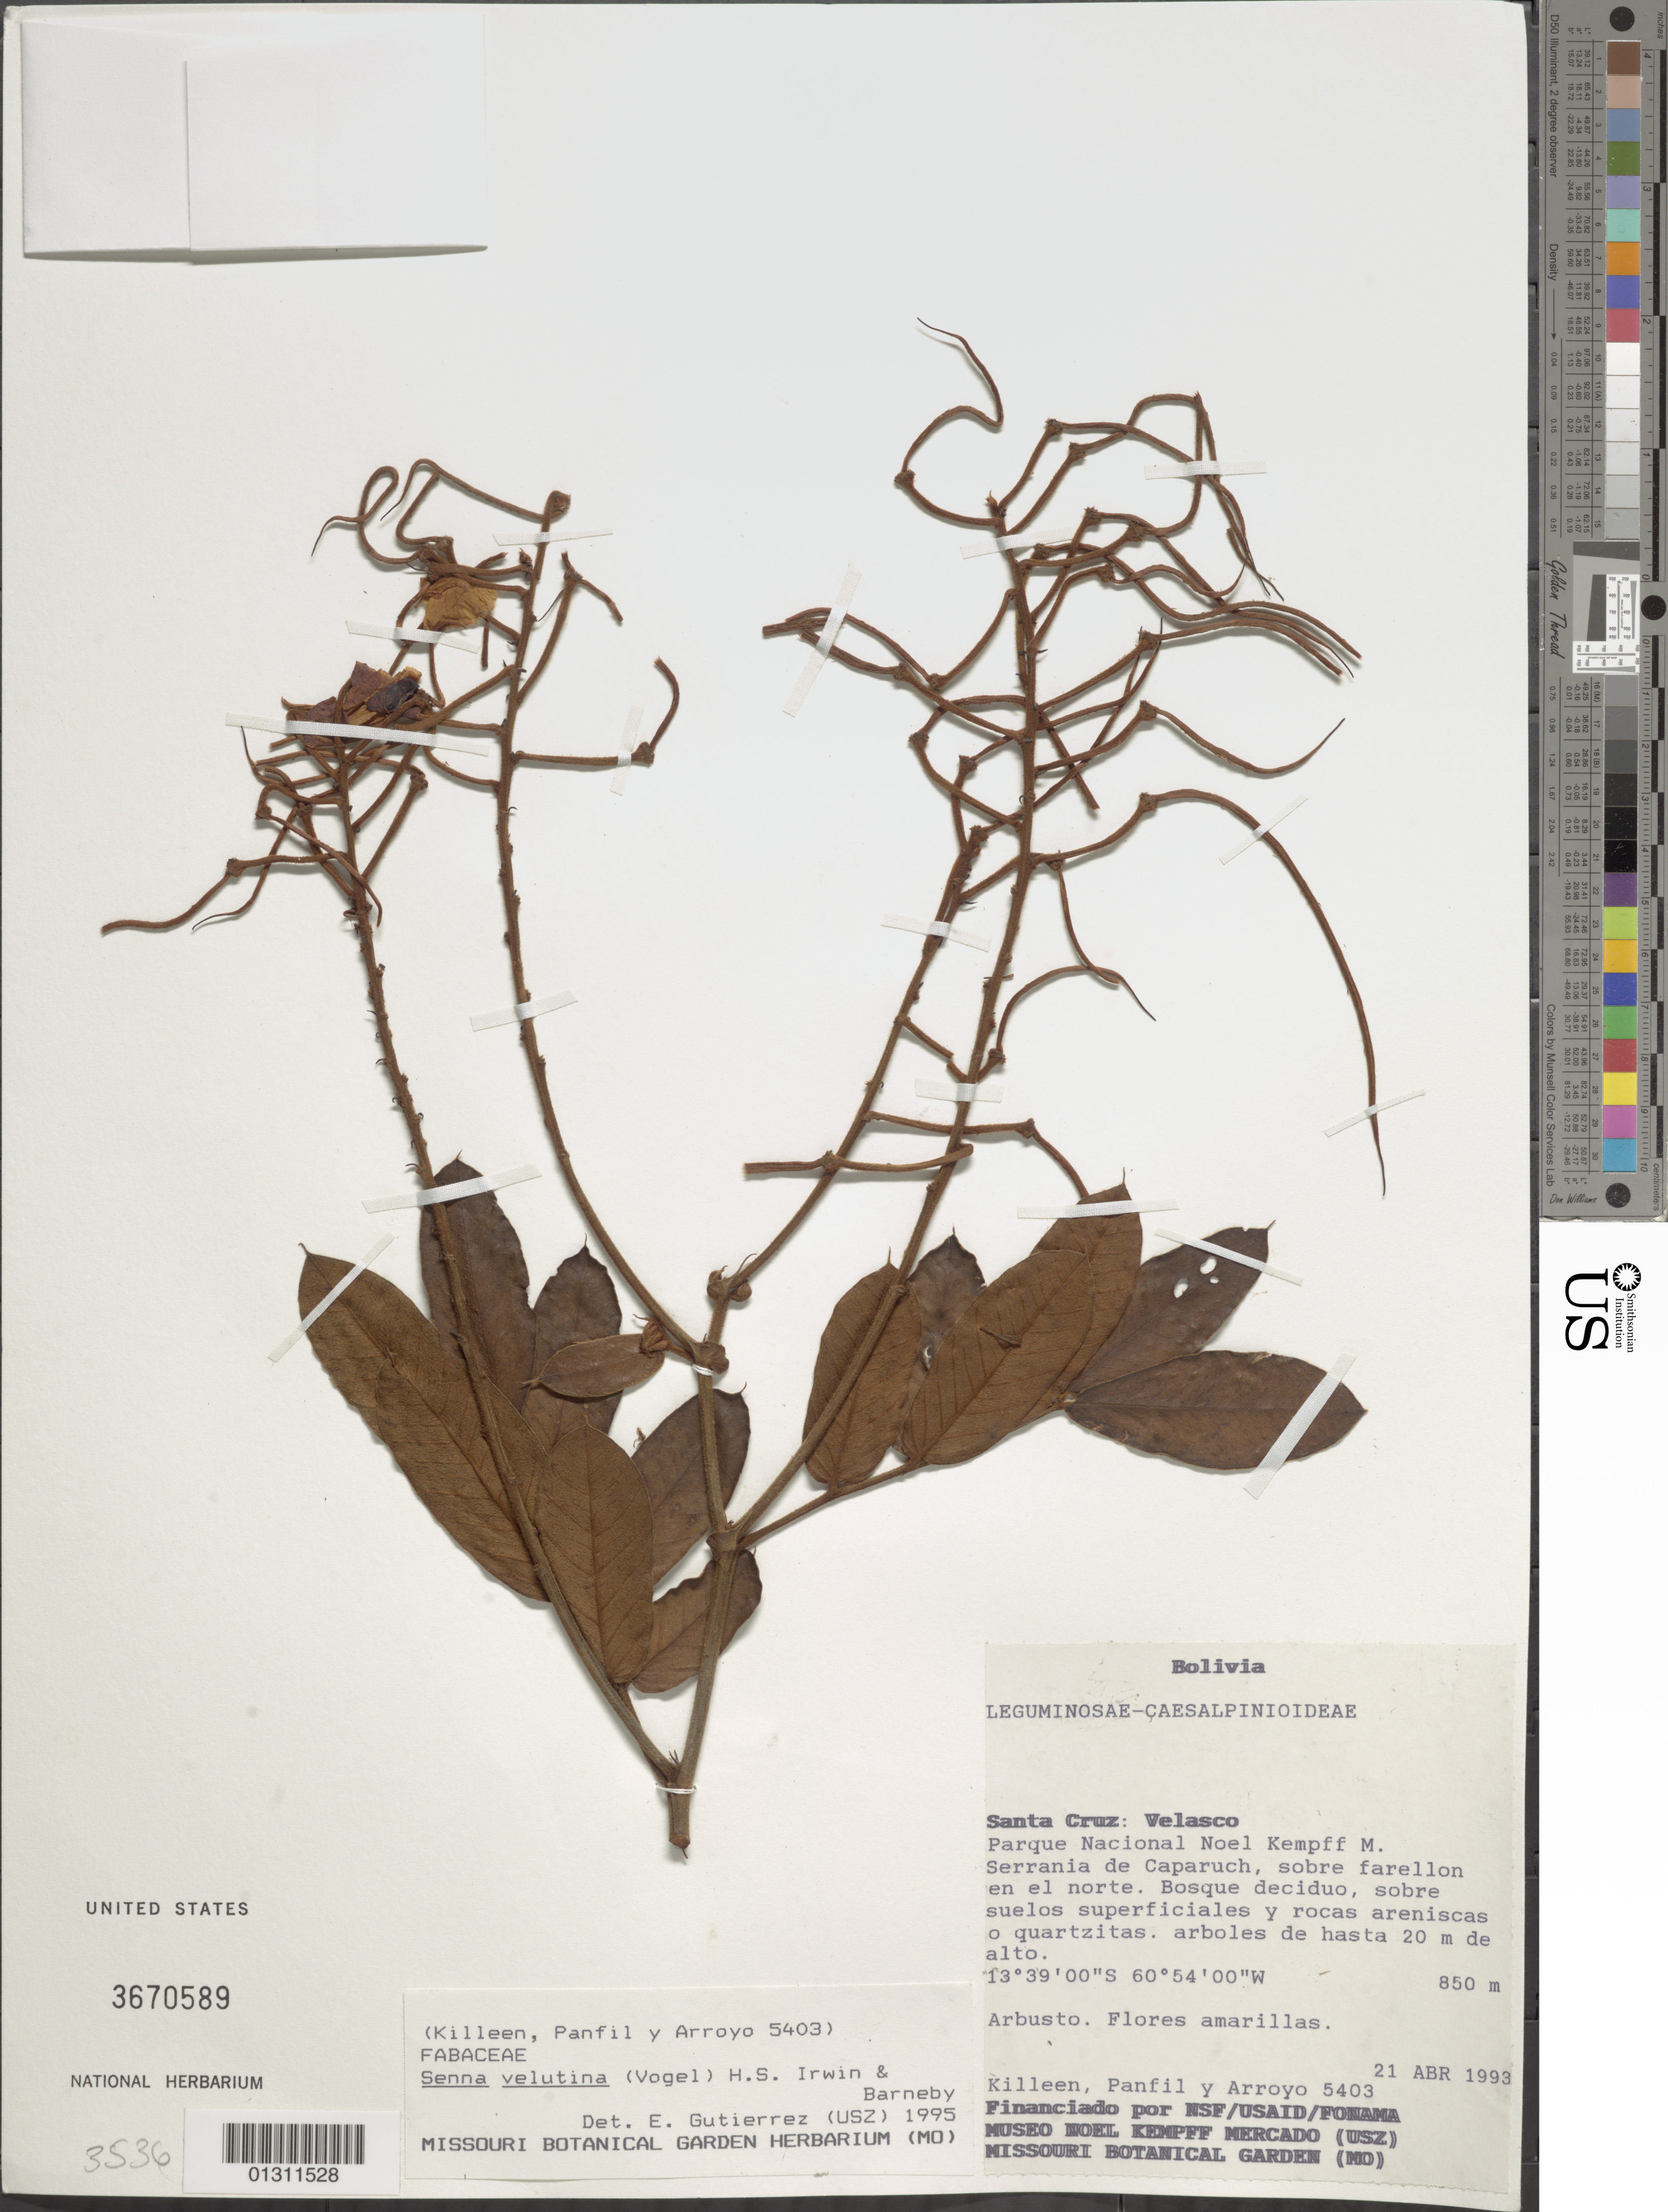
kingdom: Plantae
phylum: Tracheophyta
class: Magnoliopsida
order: Fabales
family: Fabaceae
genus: Senna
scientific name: Senna velutina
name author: (Vogel) H.S. Irwin & Barneby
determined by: Gutiérrez, E.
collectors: Killeen, --, -- Panfil & Arroyo, --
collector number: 5403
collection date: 1993-04-21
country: Bolivia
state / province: Santa Cruz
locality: Velasco. Parque Nacional Noel Kempff M. Serrania de Caparuch, sobre farellon en el norte.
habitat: Bosque deciduo, sobre suelos superficiales y rocas areniscaso o quartzitas.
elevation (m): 850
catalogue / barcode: US 3670589